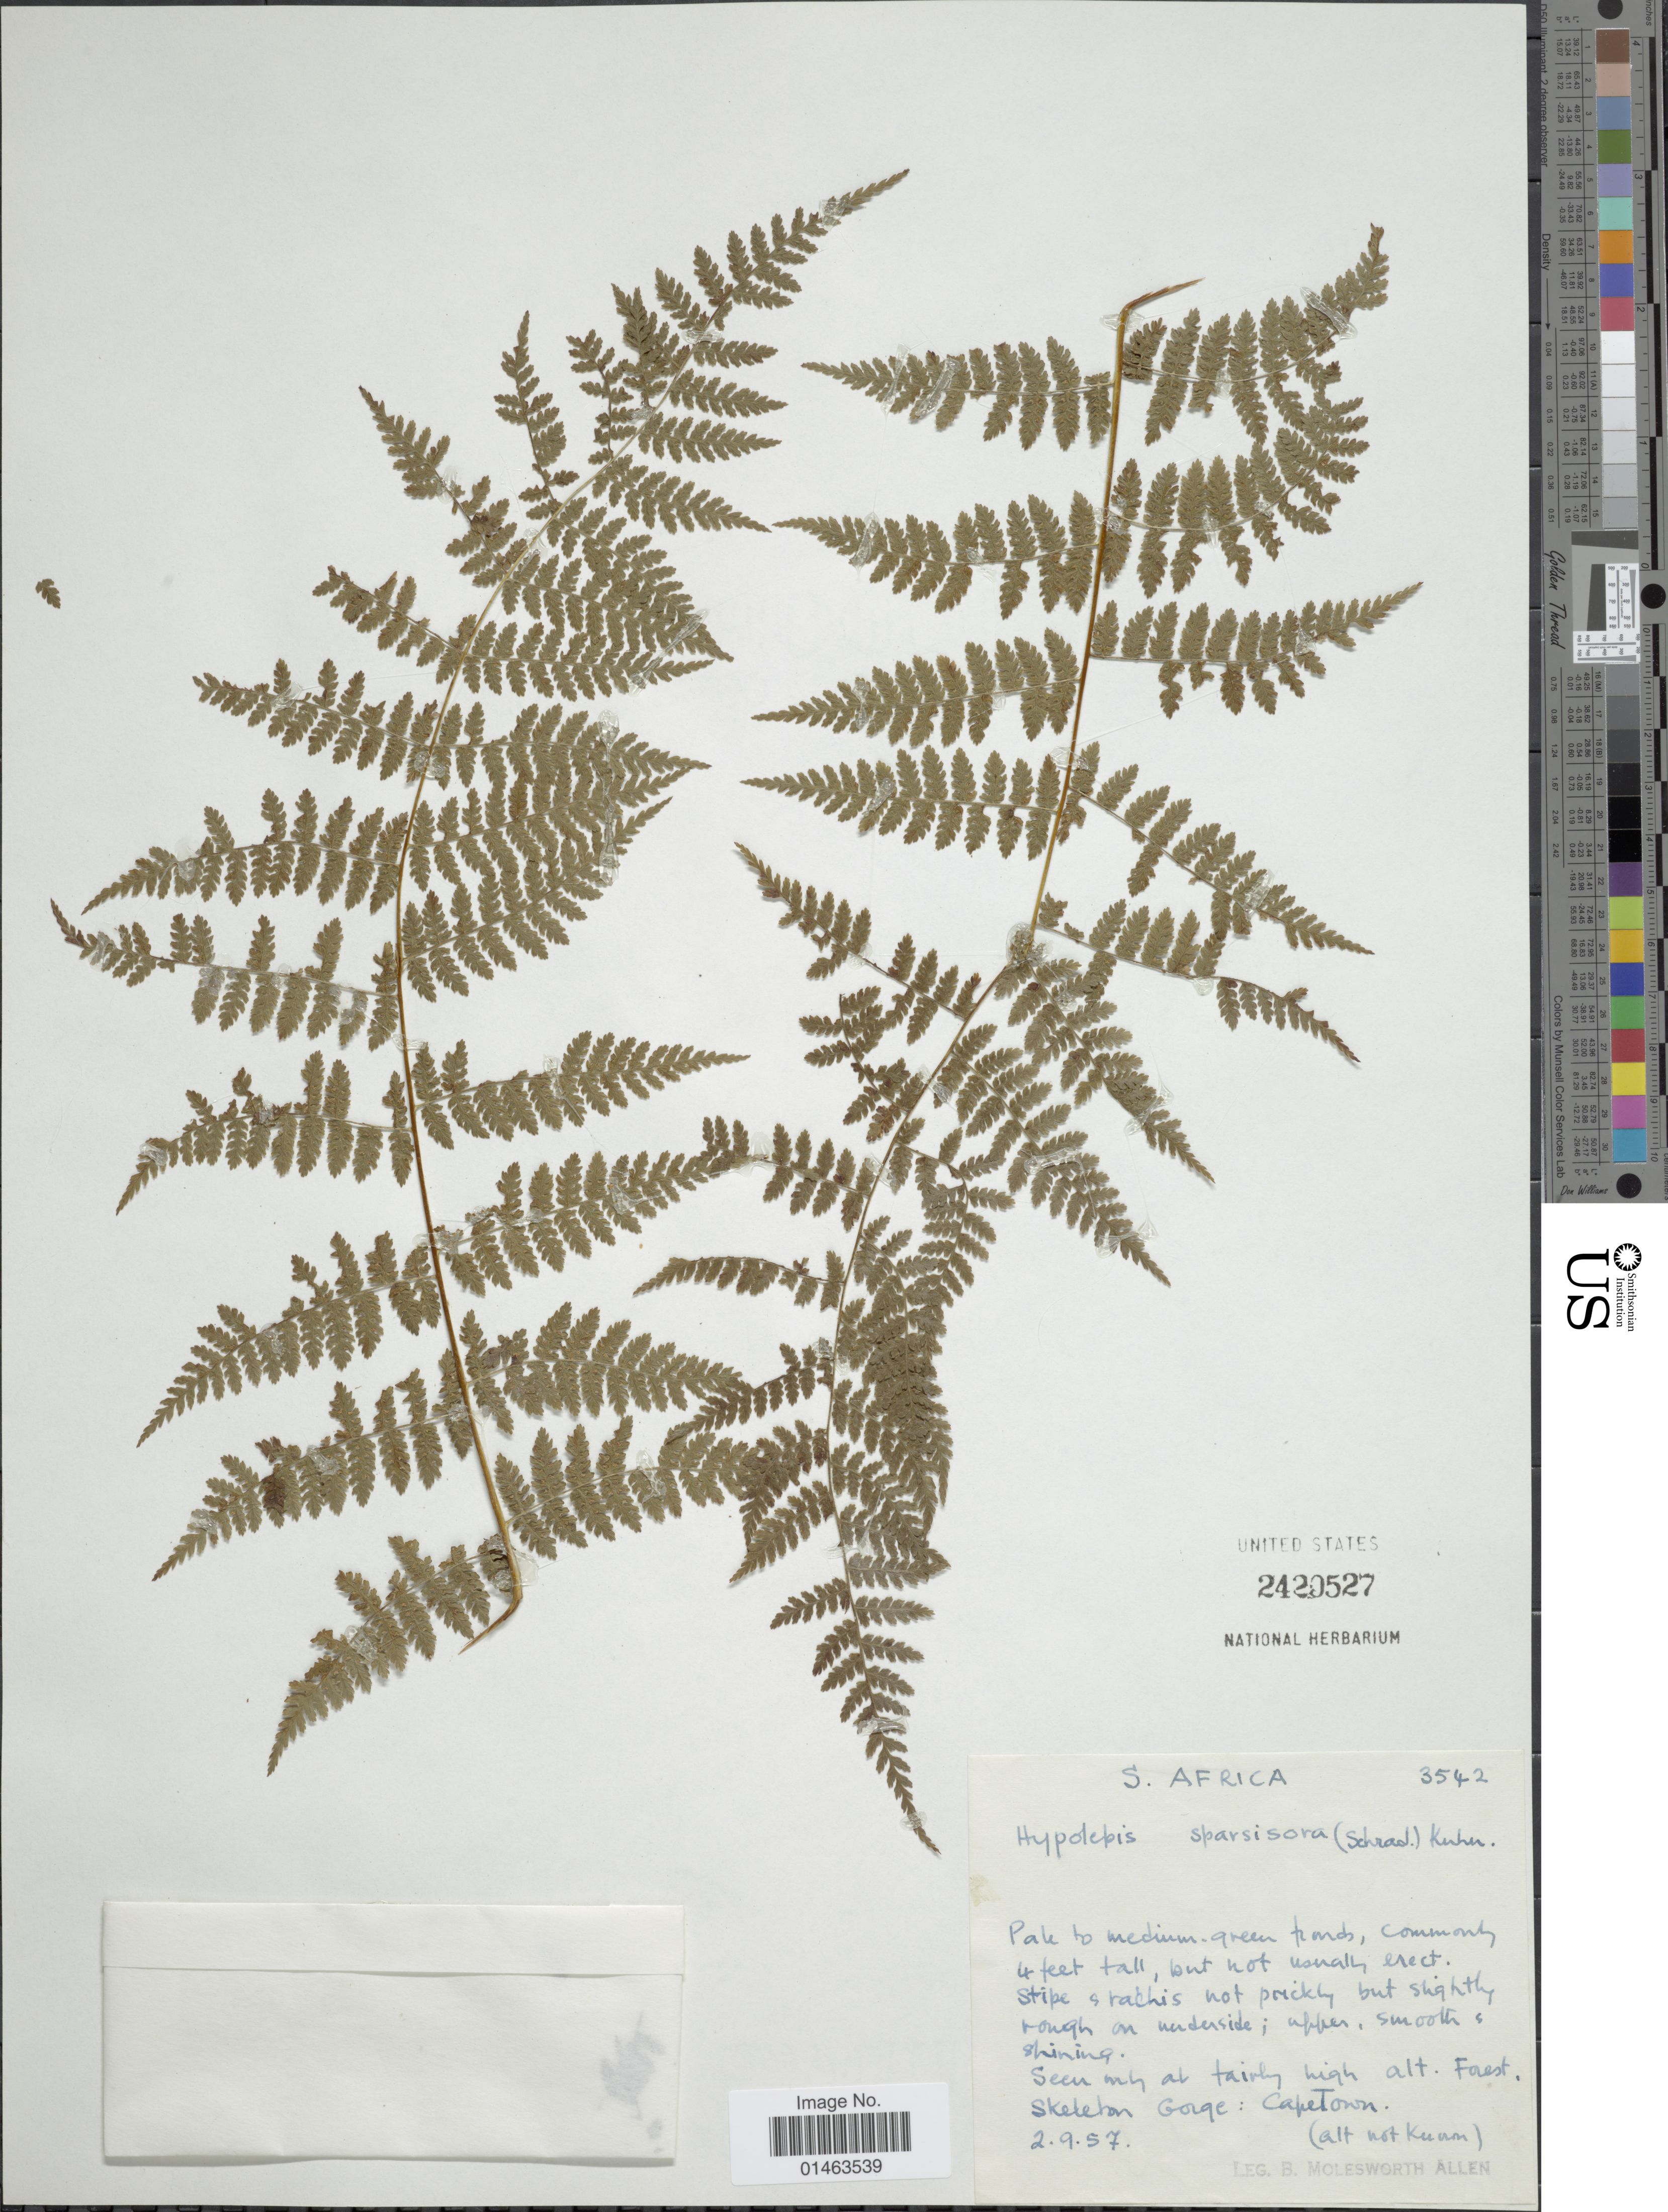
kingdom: Plantae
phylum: Tracheophyta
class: Polypodiopsida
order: Polypodiales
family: Dennstaedtiaceae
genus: Hypolepis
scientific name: Hypolepis sparsisora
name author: (Schrad.) Kuhn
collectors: B. E. G. Molesworth-Allen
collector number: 3542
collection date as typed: Transcribed d/m/y: 2/9/57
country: South Africa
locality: S. Africa, Skeleton Gorge: Capetown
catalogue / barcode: US 2420527